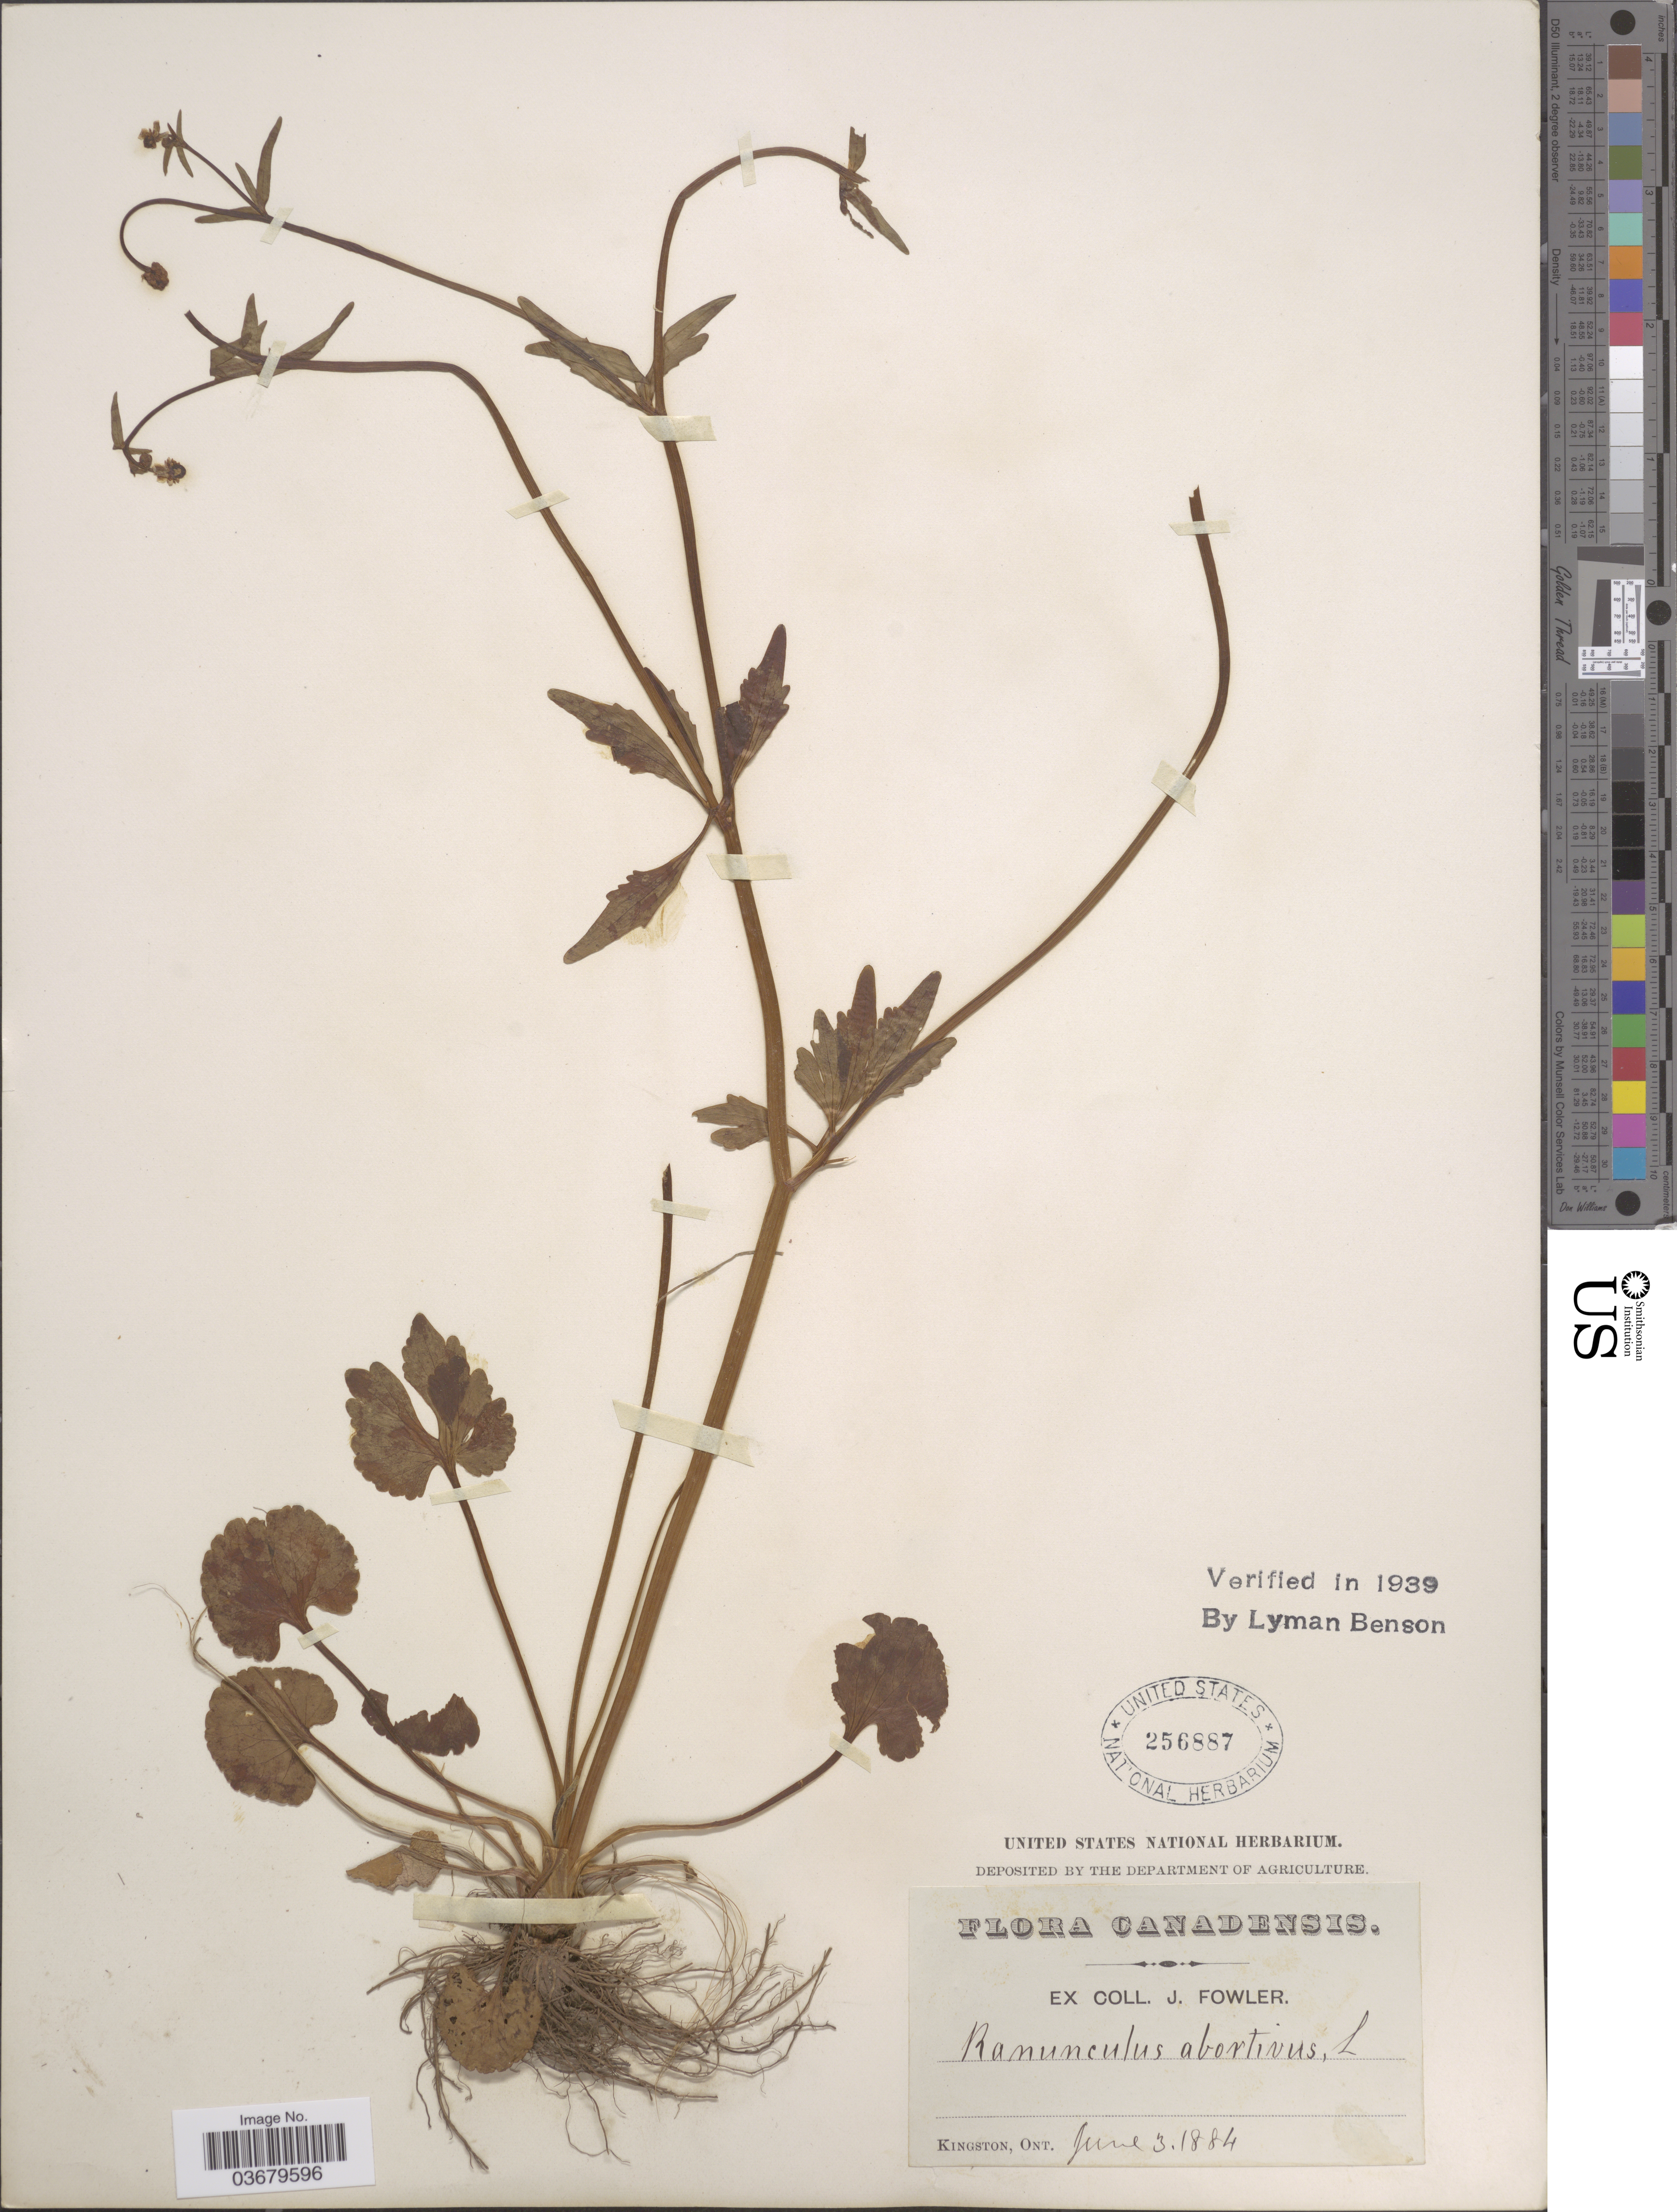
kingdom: Plantae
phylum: Tracheophyta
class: Magnoliopsida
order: Ranunculales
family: Ranunculaceae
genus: Ranunculus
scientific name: Ranunculus abortivus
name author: L.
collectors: J. Fowler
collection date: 1884-06-03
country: Canada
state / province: Ontario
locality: Kingston.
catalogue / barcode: US 256887